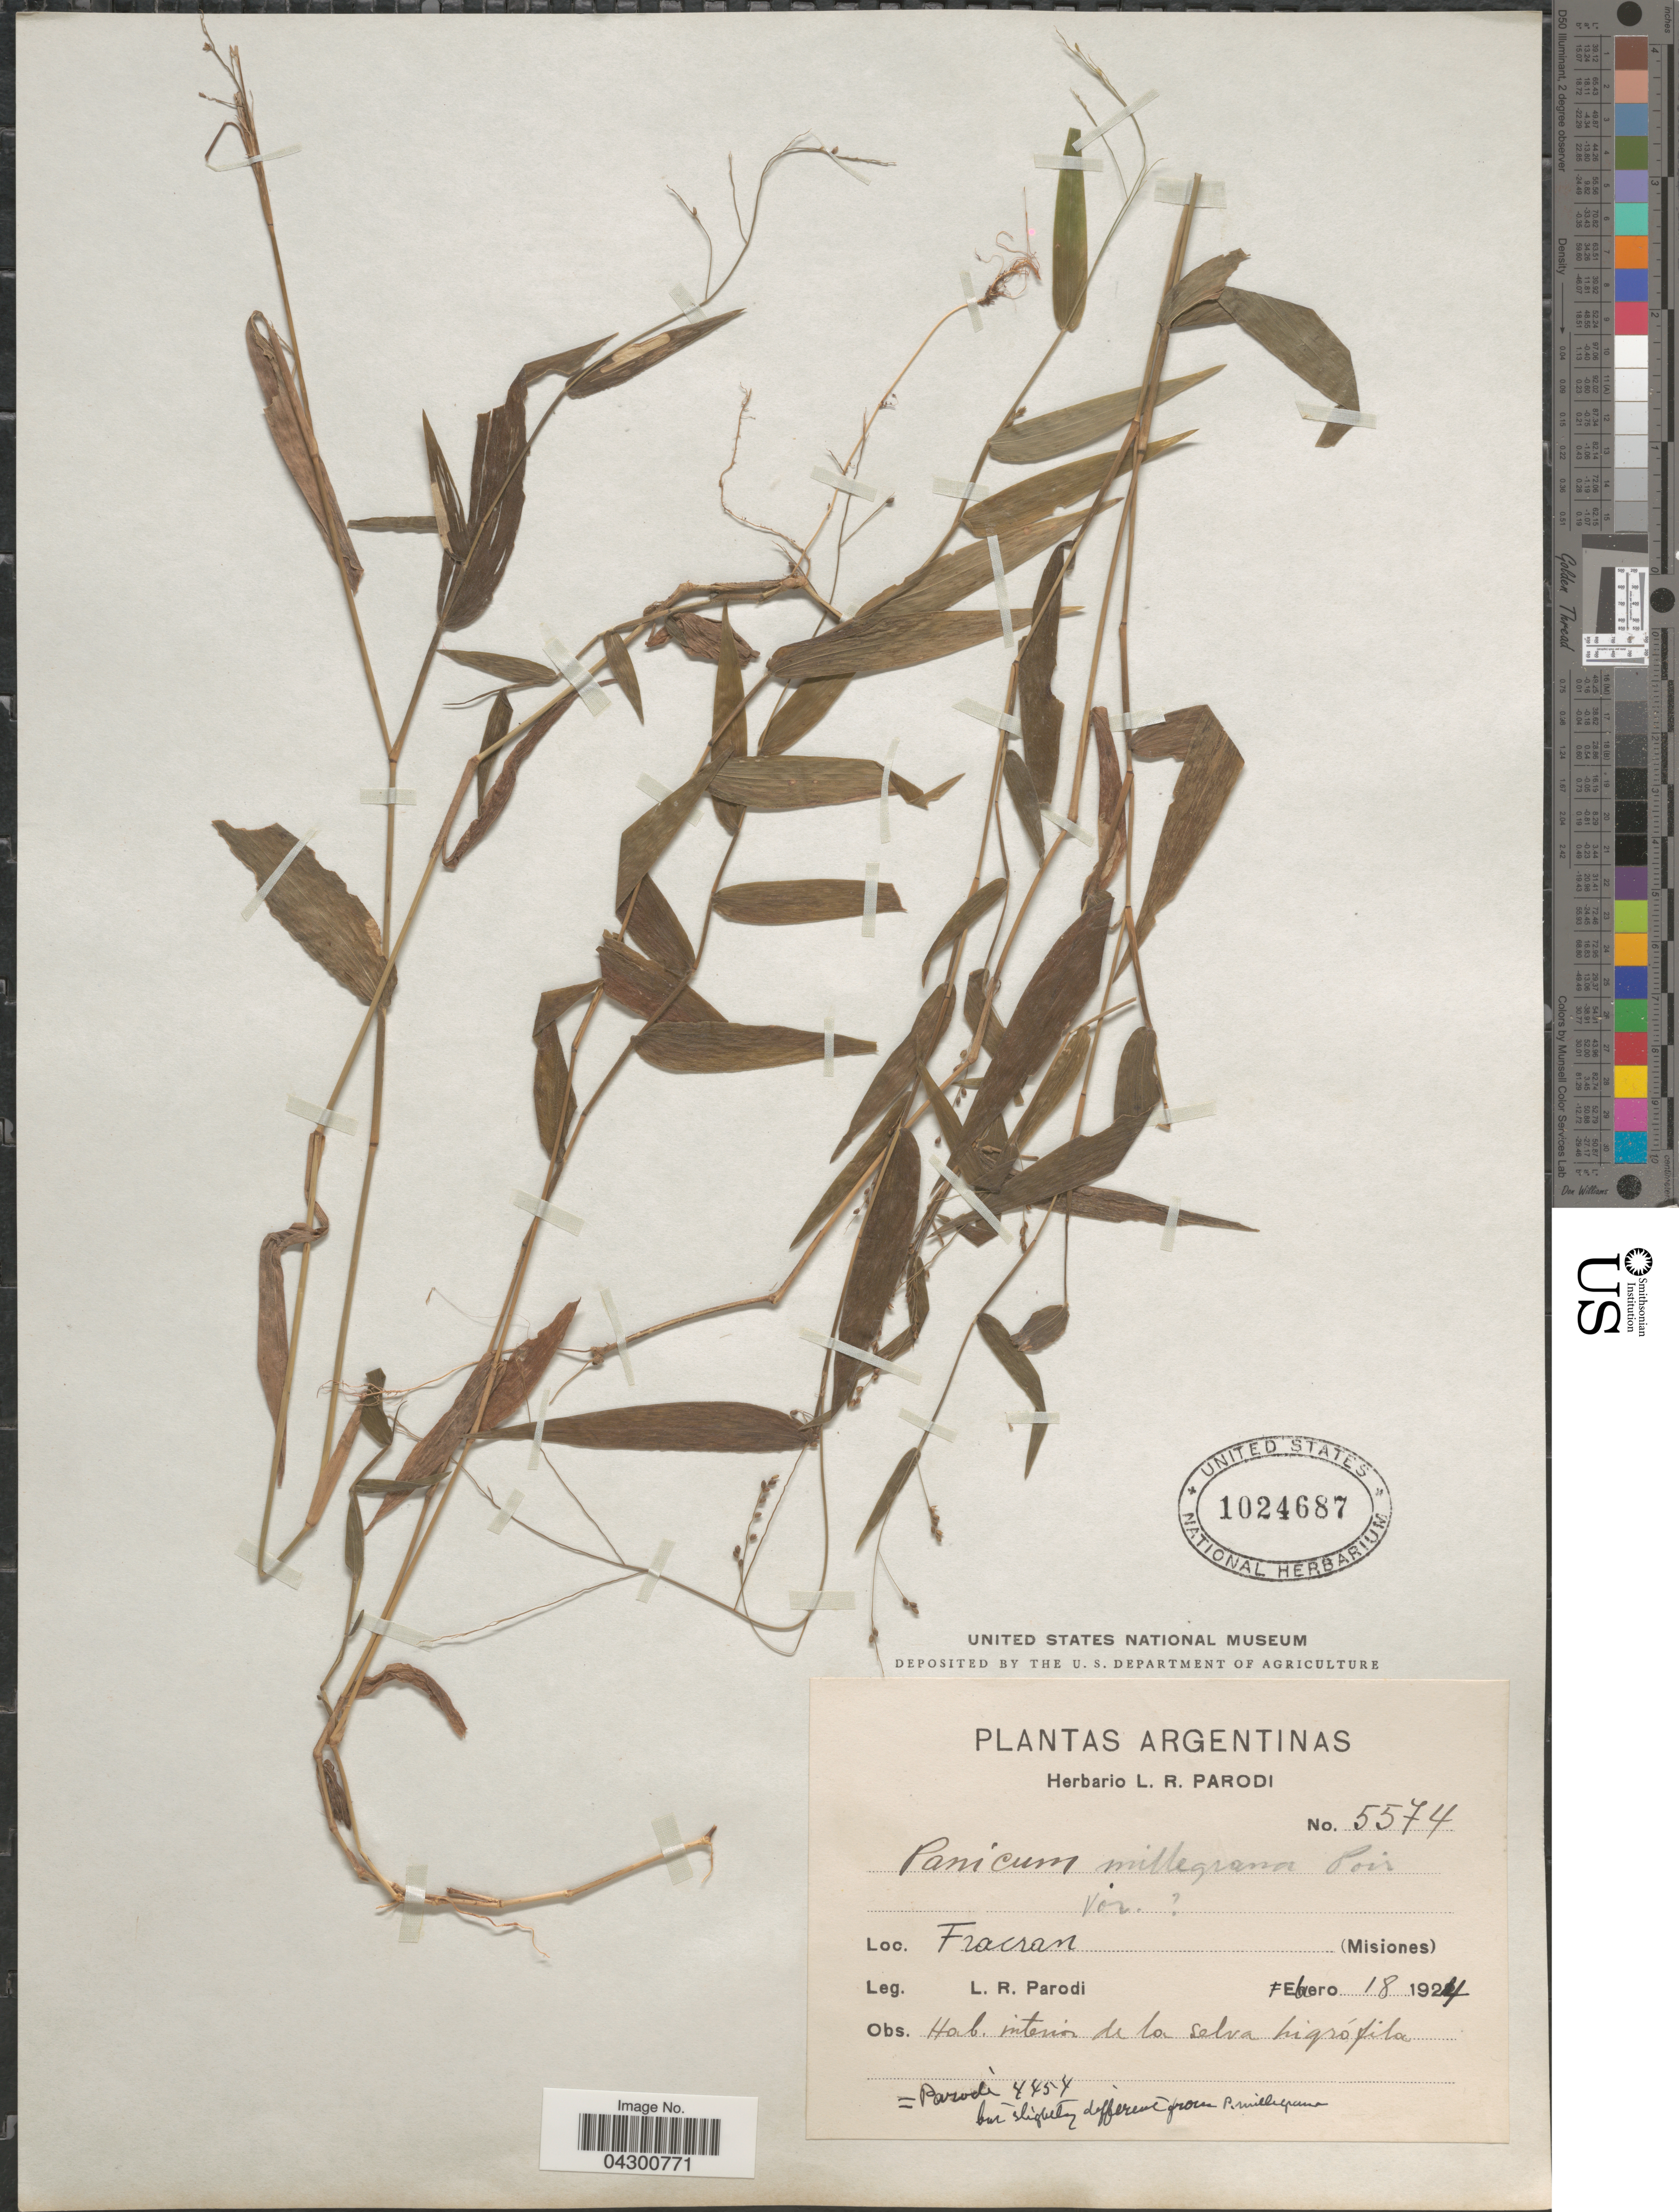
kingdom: Plantae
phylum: Tracheophyta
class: Liliopsida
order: Poales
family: Poaceae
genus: Panicum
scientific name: Panicum sellowii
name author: Nees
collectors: L. R. Parodi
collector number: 5574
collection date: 1924-02-18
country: Argentina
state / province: Misiones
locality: Fracran.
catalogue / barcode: US 1024687